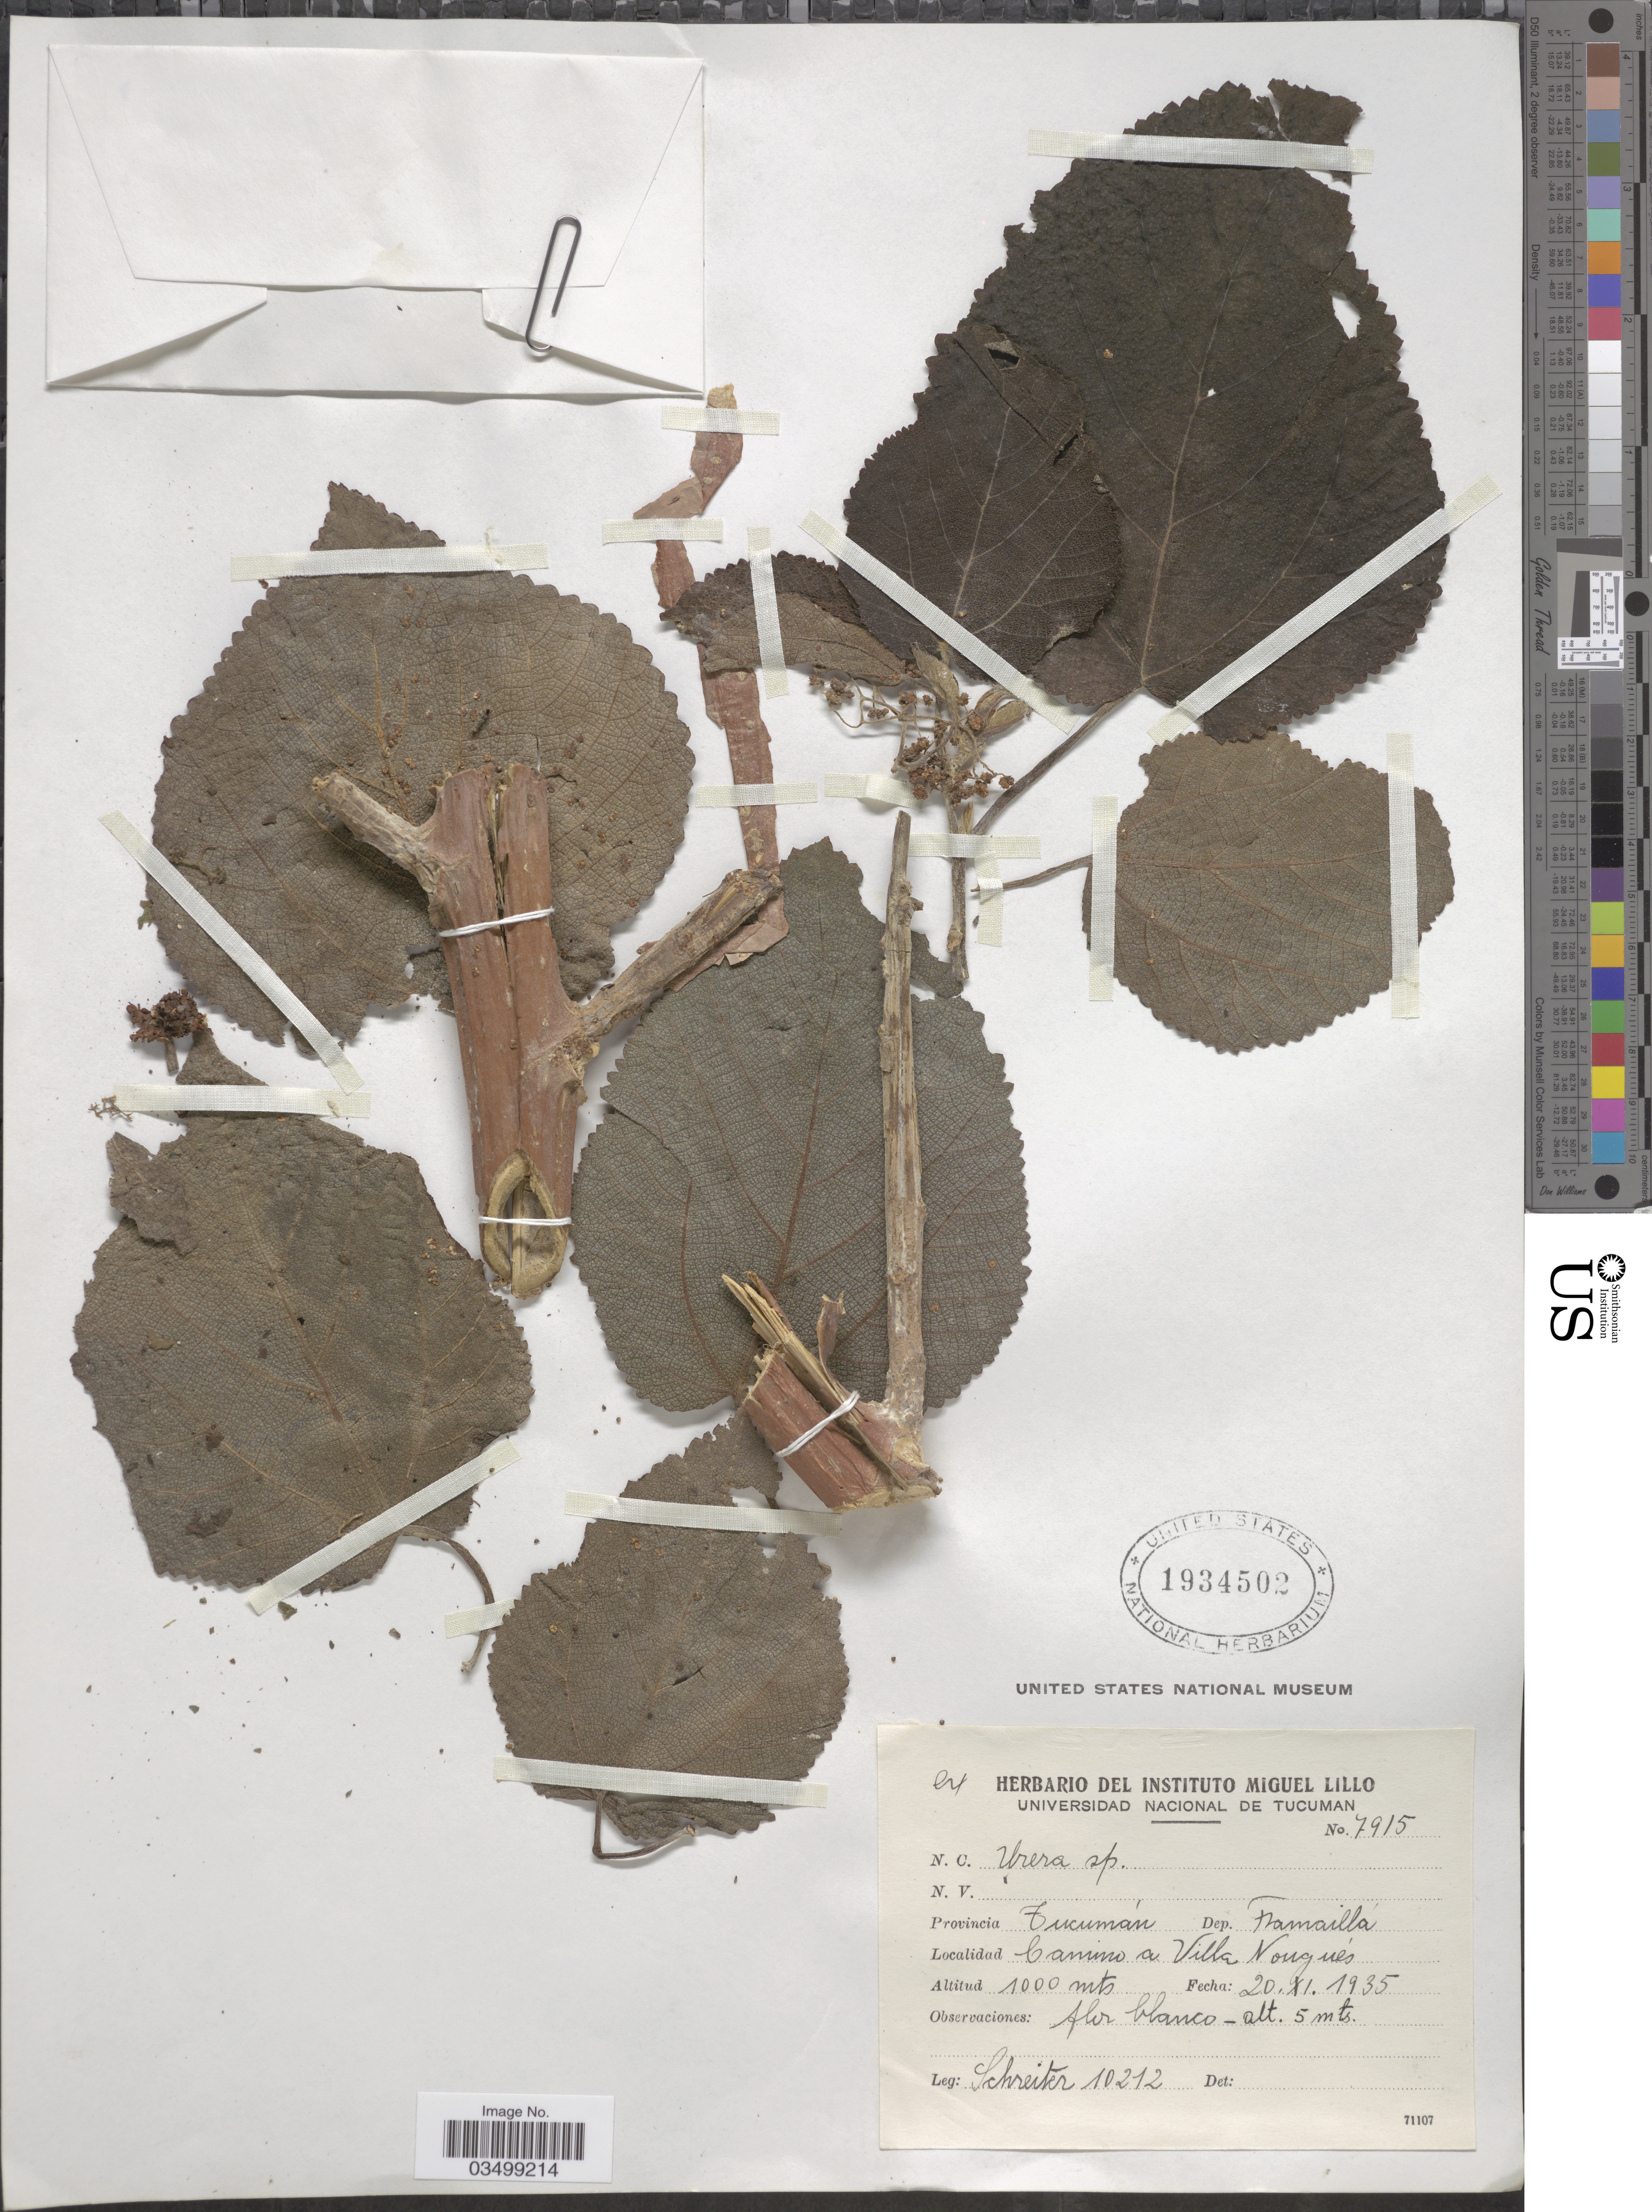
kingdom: Plantae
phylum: Tracheophyta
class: Magnoliopsida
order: Rosales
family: Urticaceae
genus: Urera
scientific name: Urera sp.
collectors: -. Schreiter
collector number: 10212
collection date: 1935-11-20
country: Argentina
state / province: Tucuman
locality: Dep. Famailla. Camino a Villa Nougués.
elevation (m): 1000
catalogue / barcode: US 1934502